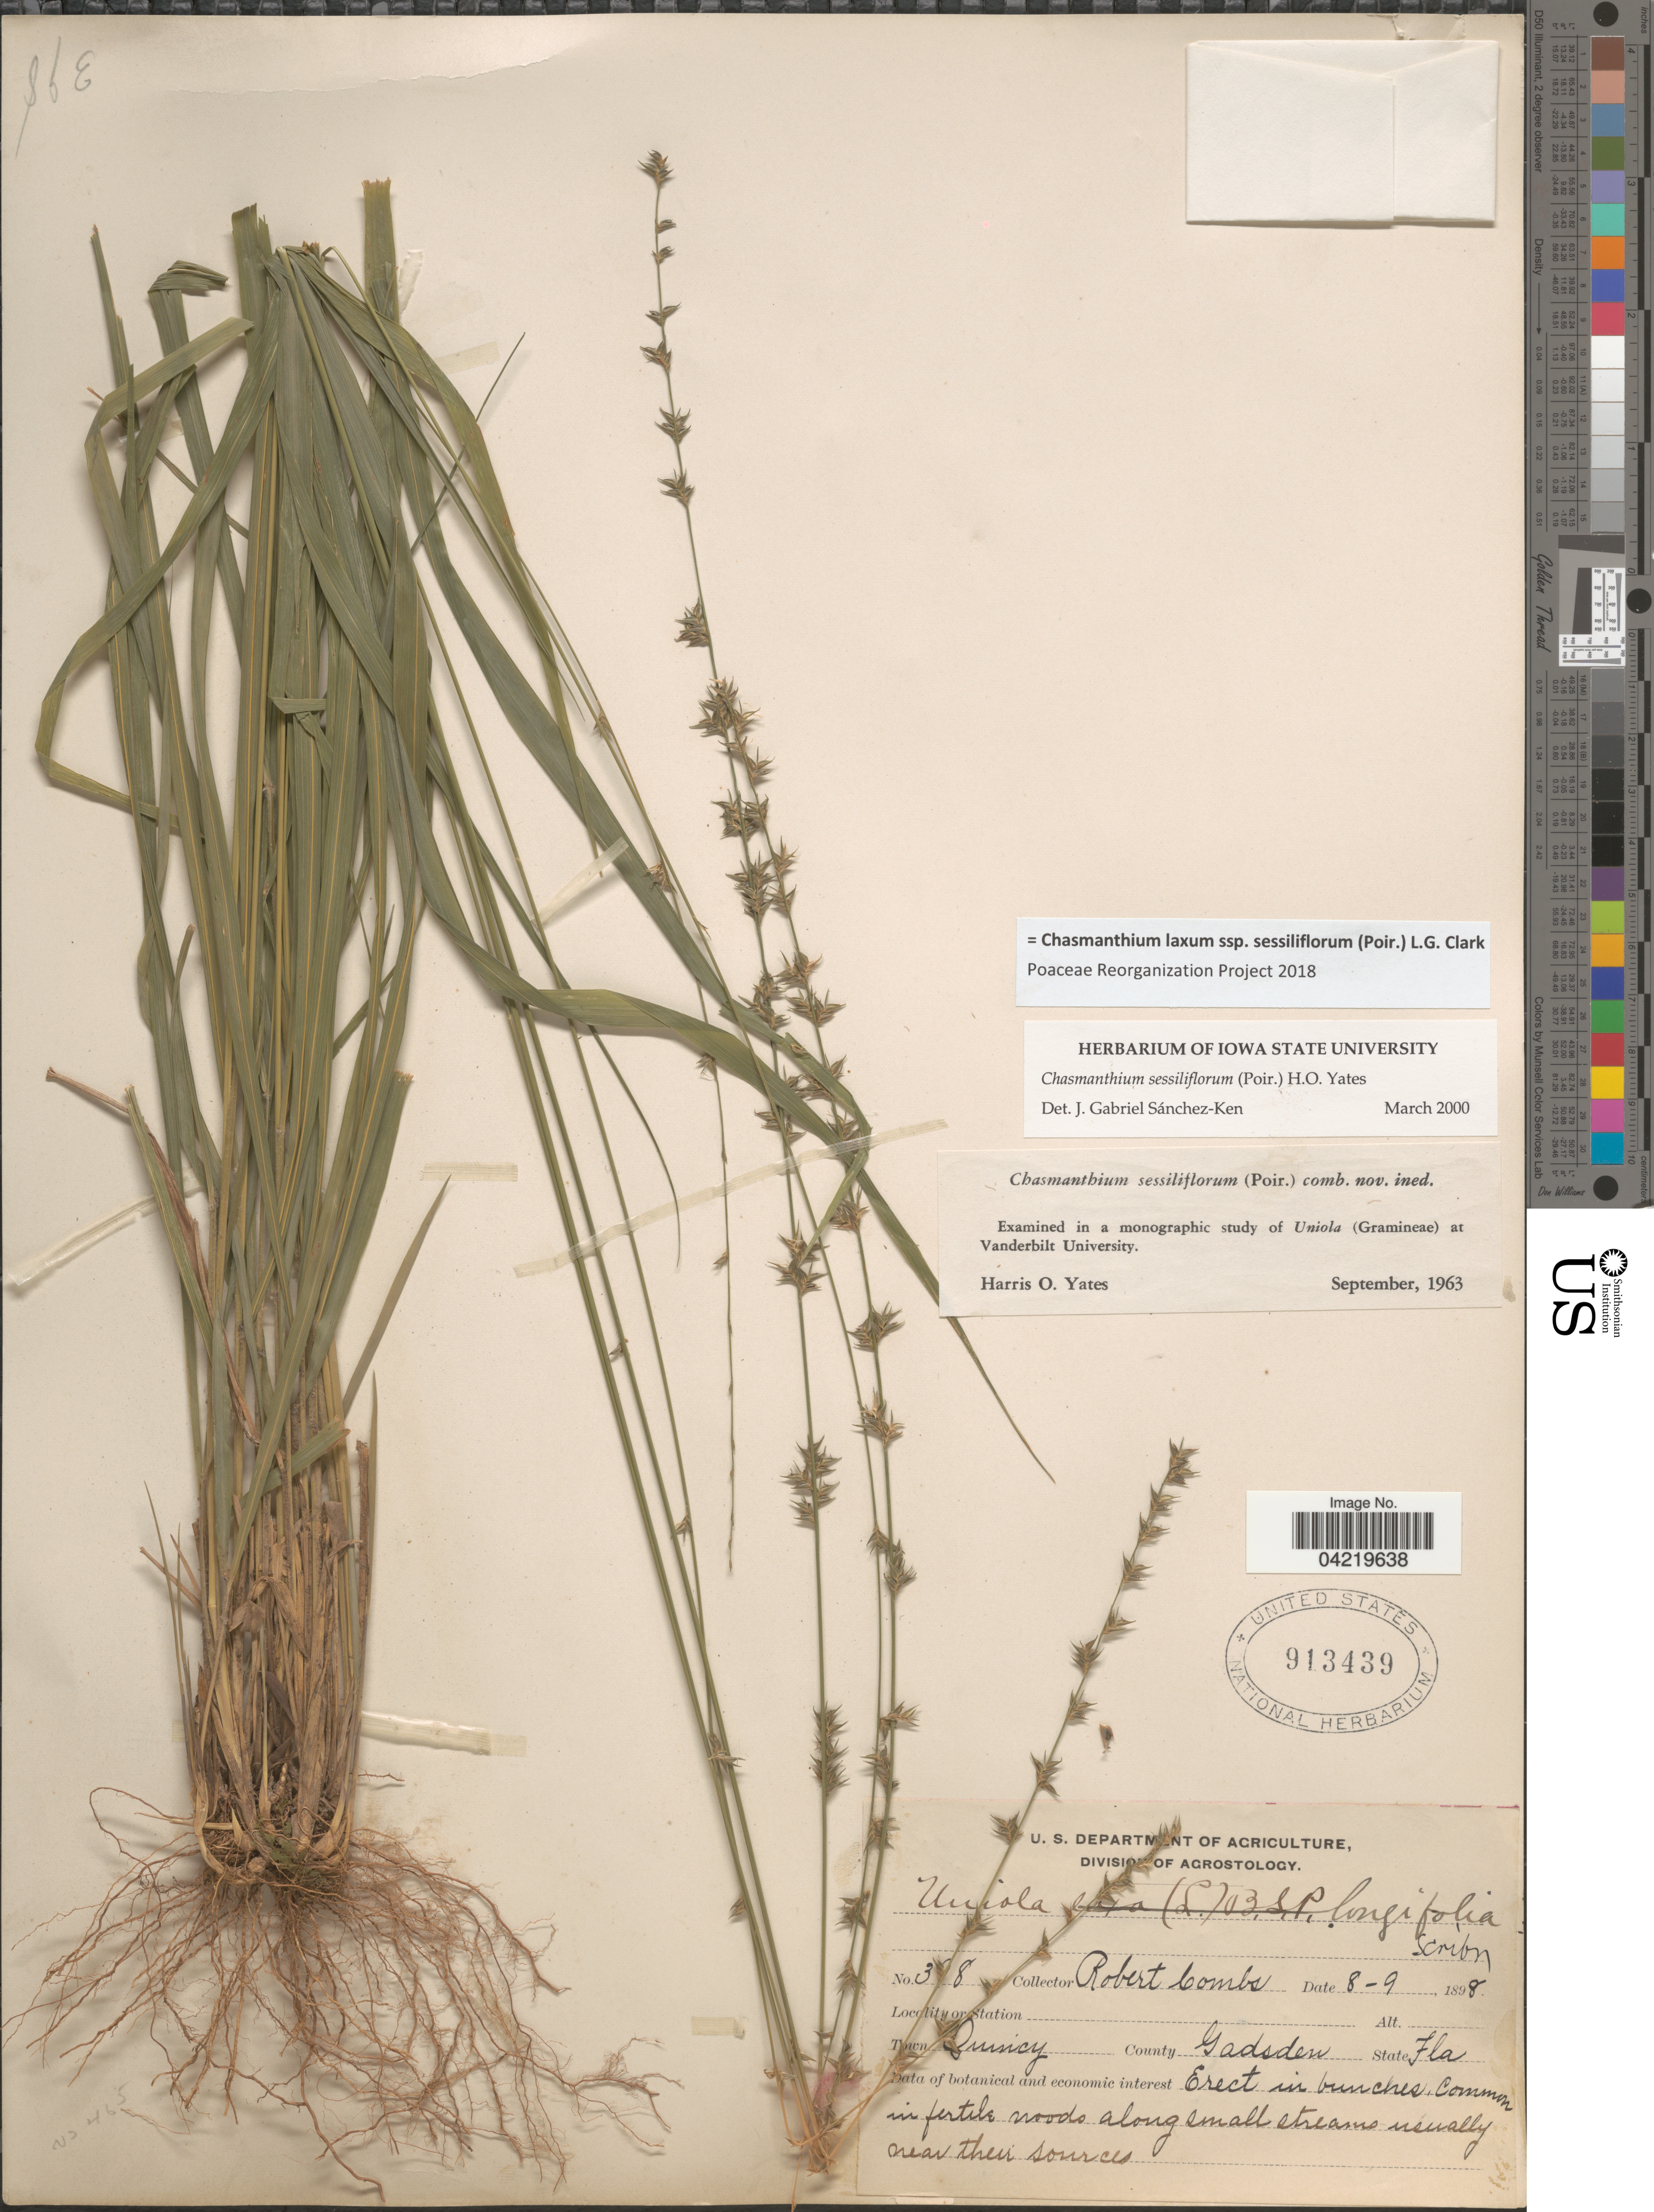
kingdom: Plantae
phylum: Tracheophyta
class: Liliopsida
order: Poales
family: Poaceae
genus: Chasmanthium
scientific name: Chasmanthium laxum subsp. sessiliflorum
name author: (L.) H.O. Yates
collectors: R. Combs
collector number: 388*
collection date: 1898-08-09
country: United States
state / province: Florida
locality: Town Quincy. County Gadsden.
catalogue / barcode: US 913439